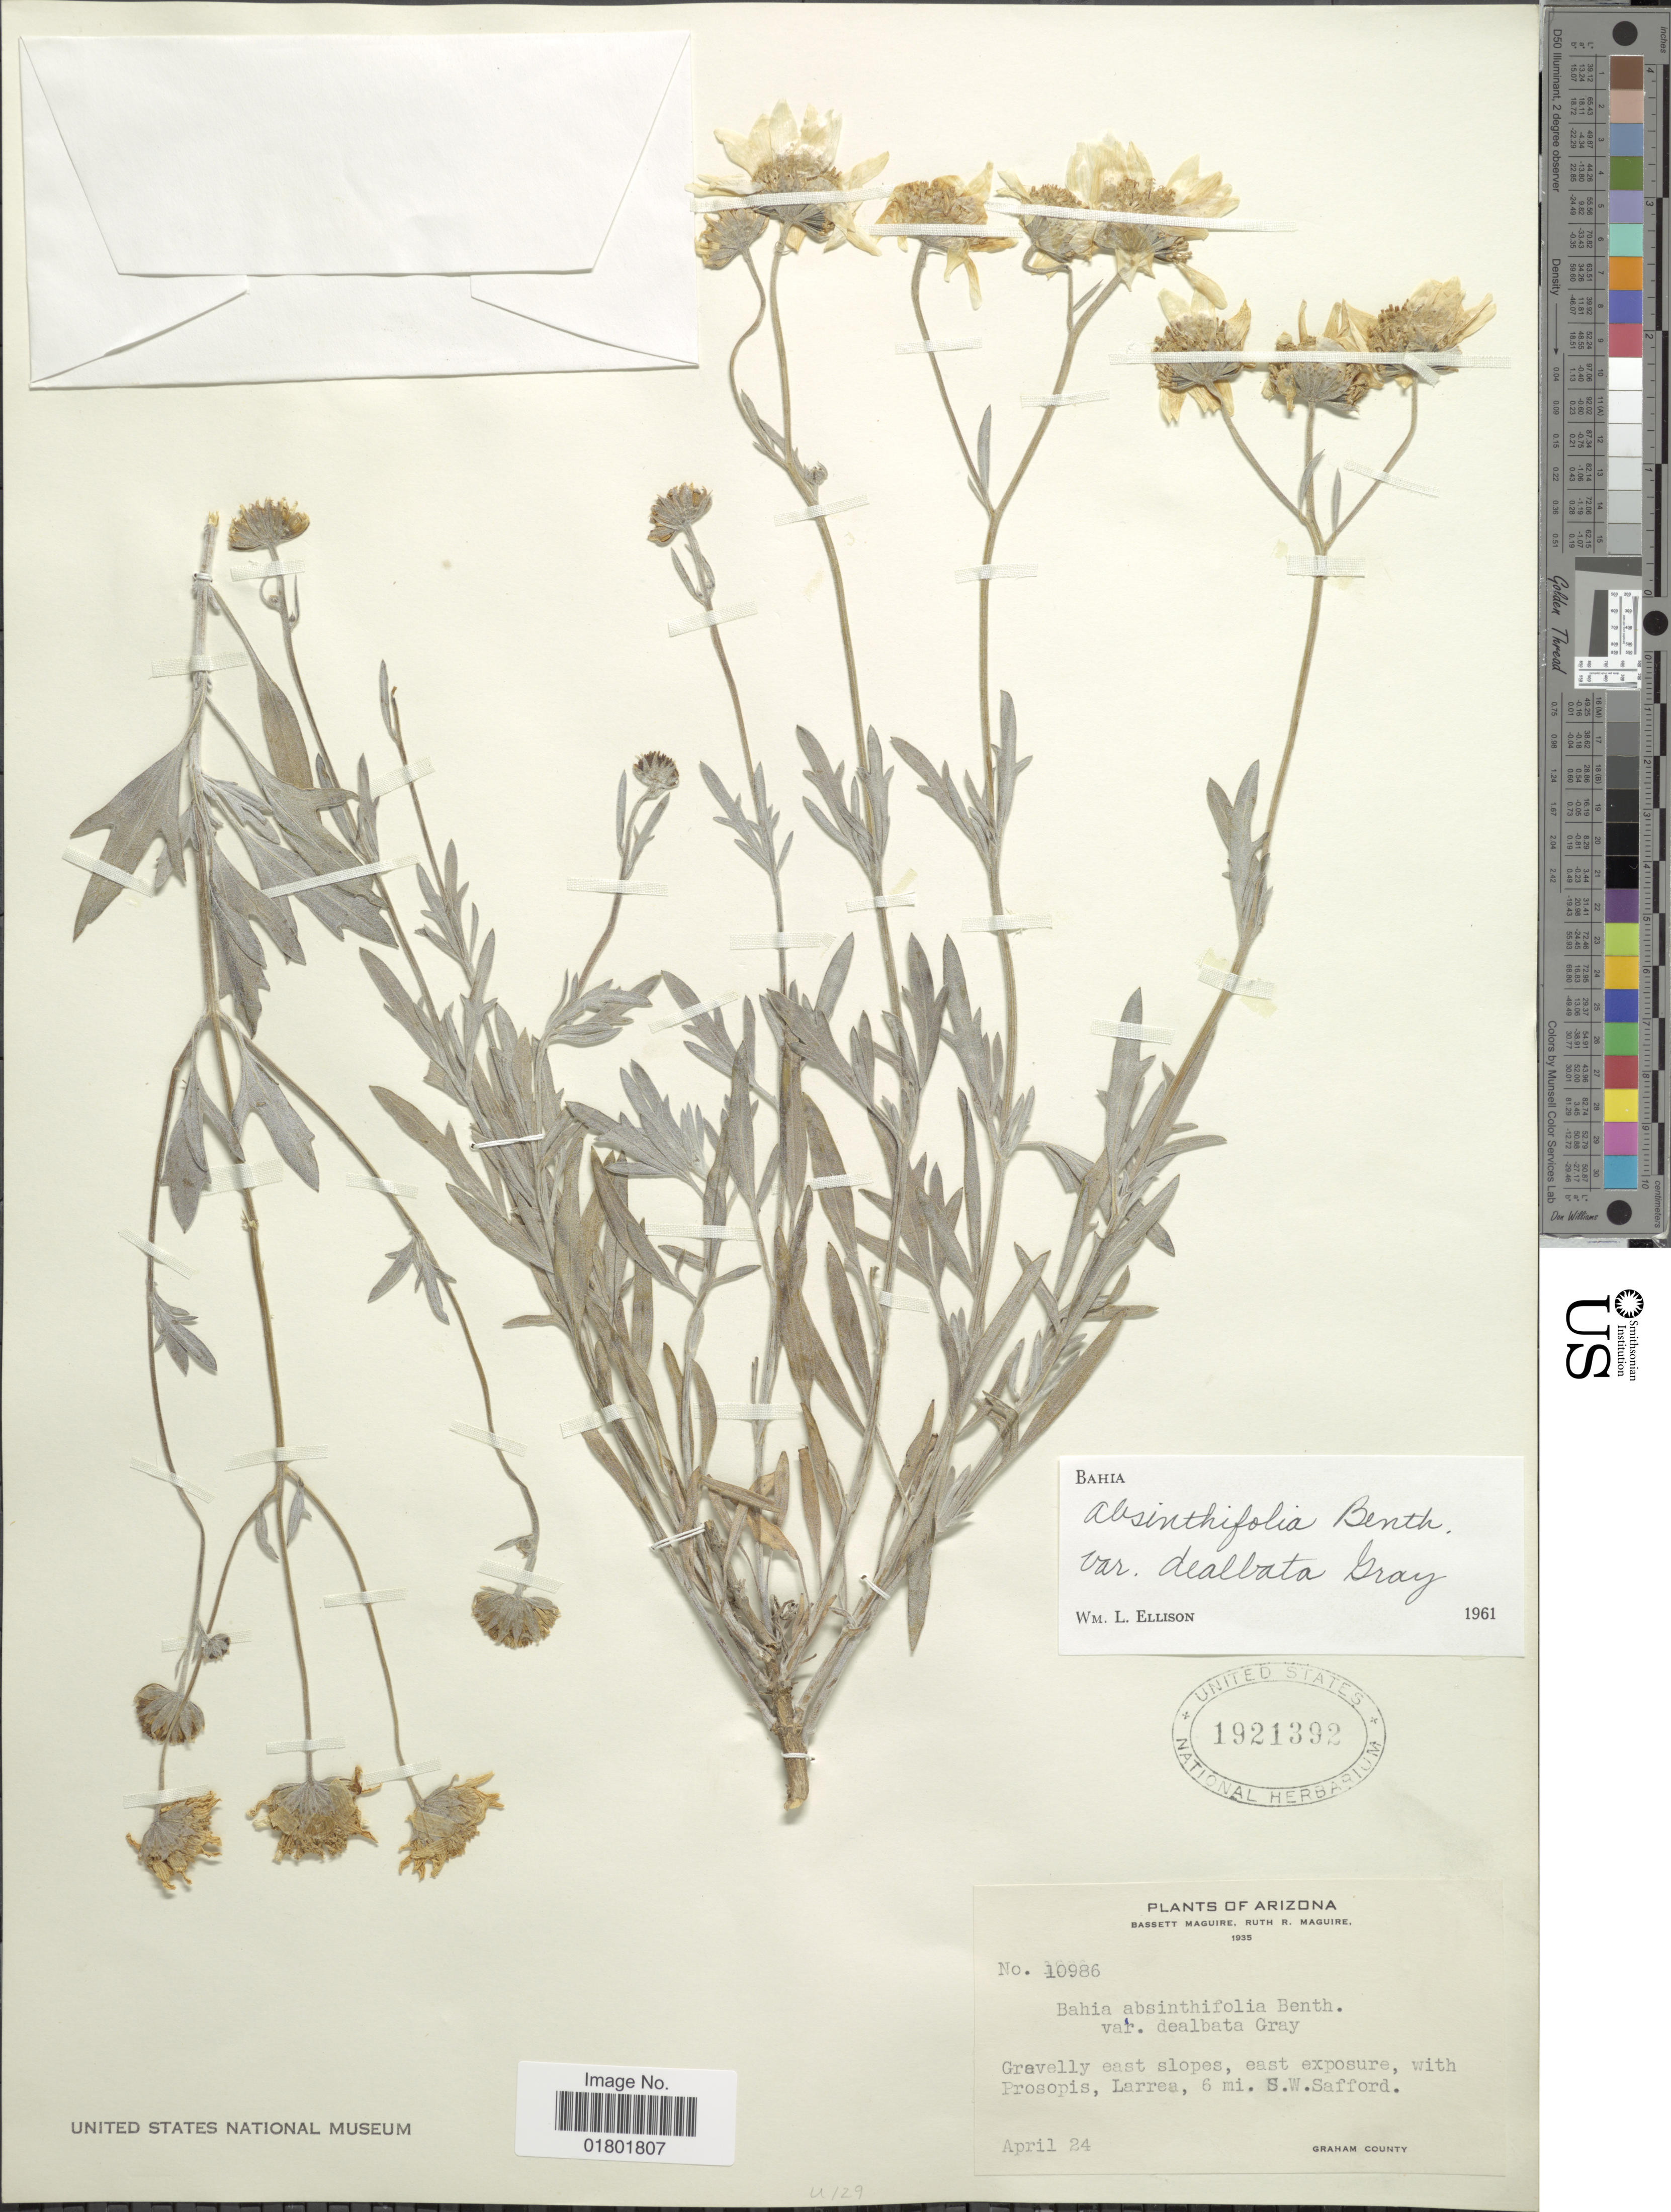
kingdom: Plantae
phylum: Tracheophyta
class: Magnoliopsida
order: Asterales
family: Asteraceae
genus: Bahia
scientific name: Bahia absinthifolia var. dealbata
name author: A. Gray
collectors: B. Maguire & R. R. Maguire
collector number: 10986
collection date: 1935-04-24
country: United States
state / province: Arizona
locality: Gravelly east slopes, east exposure, 6 mi. S. W. Safford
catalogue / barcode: US 1921392